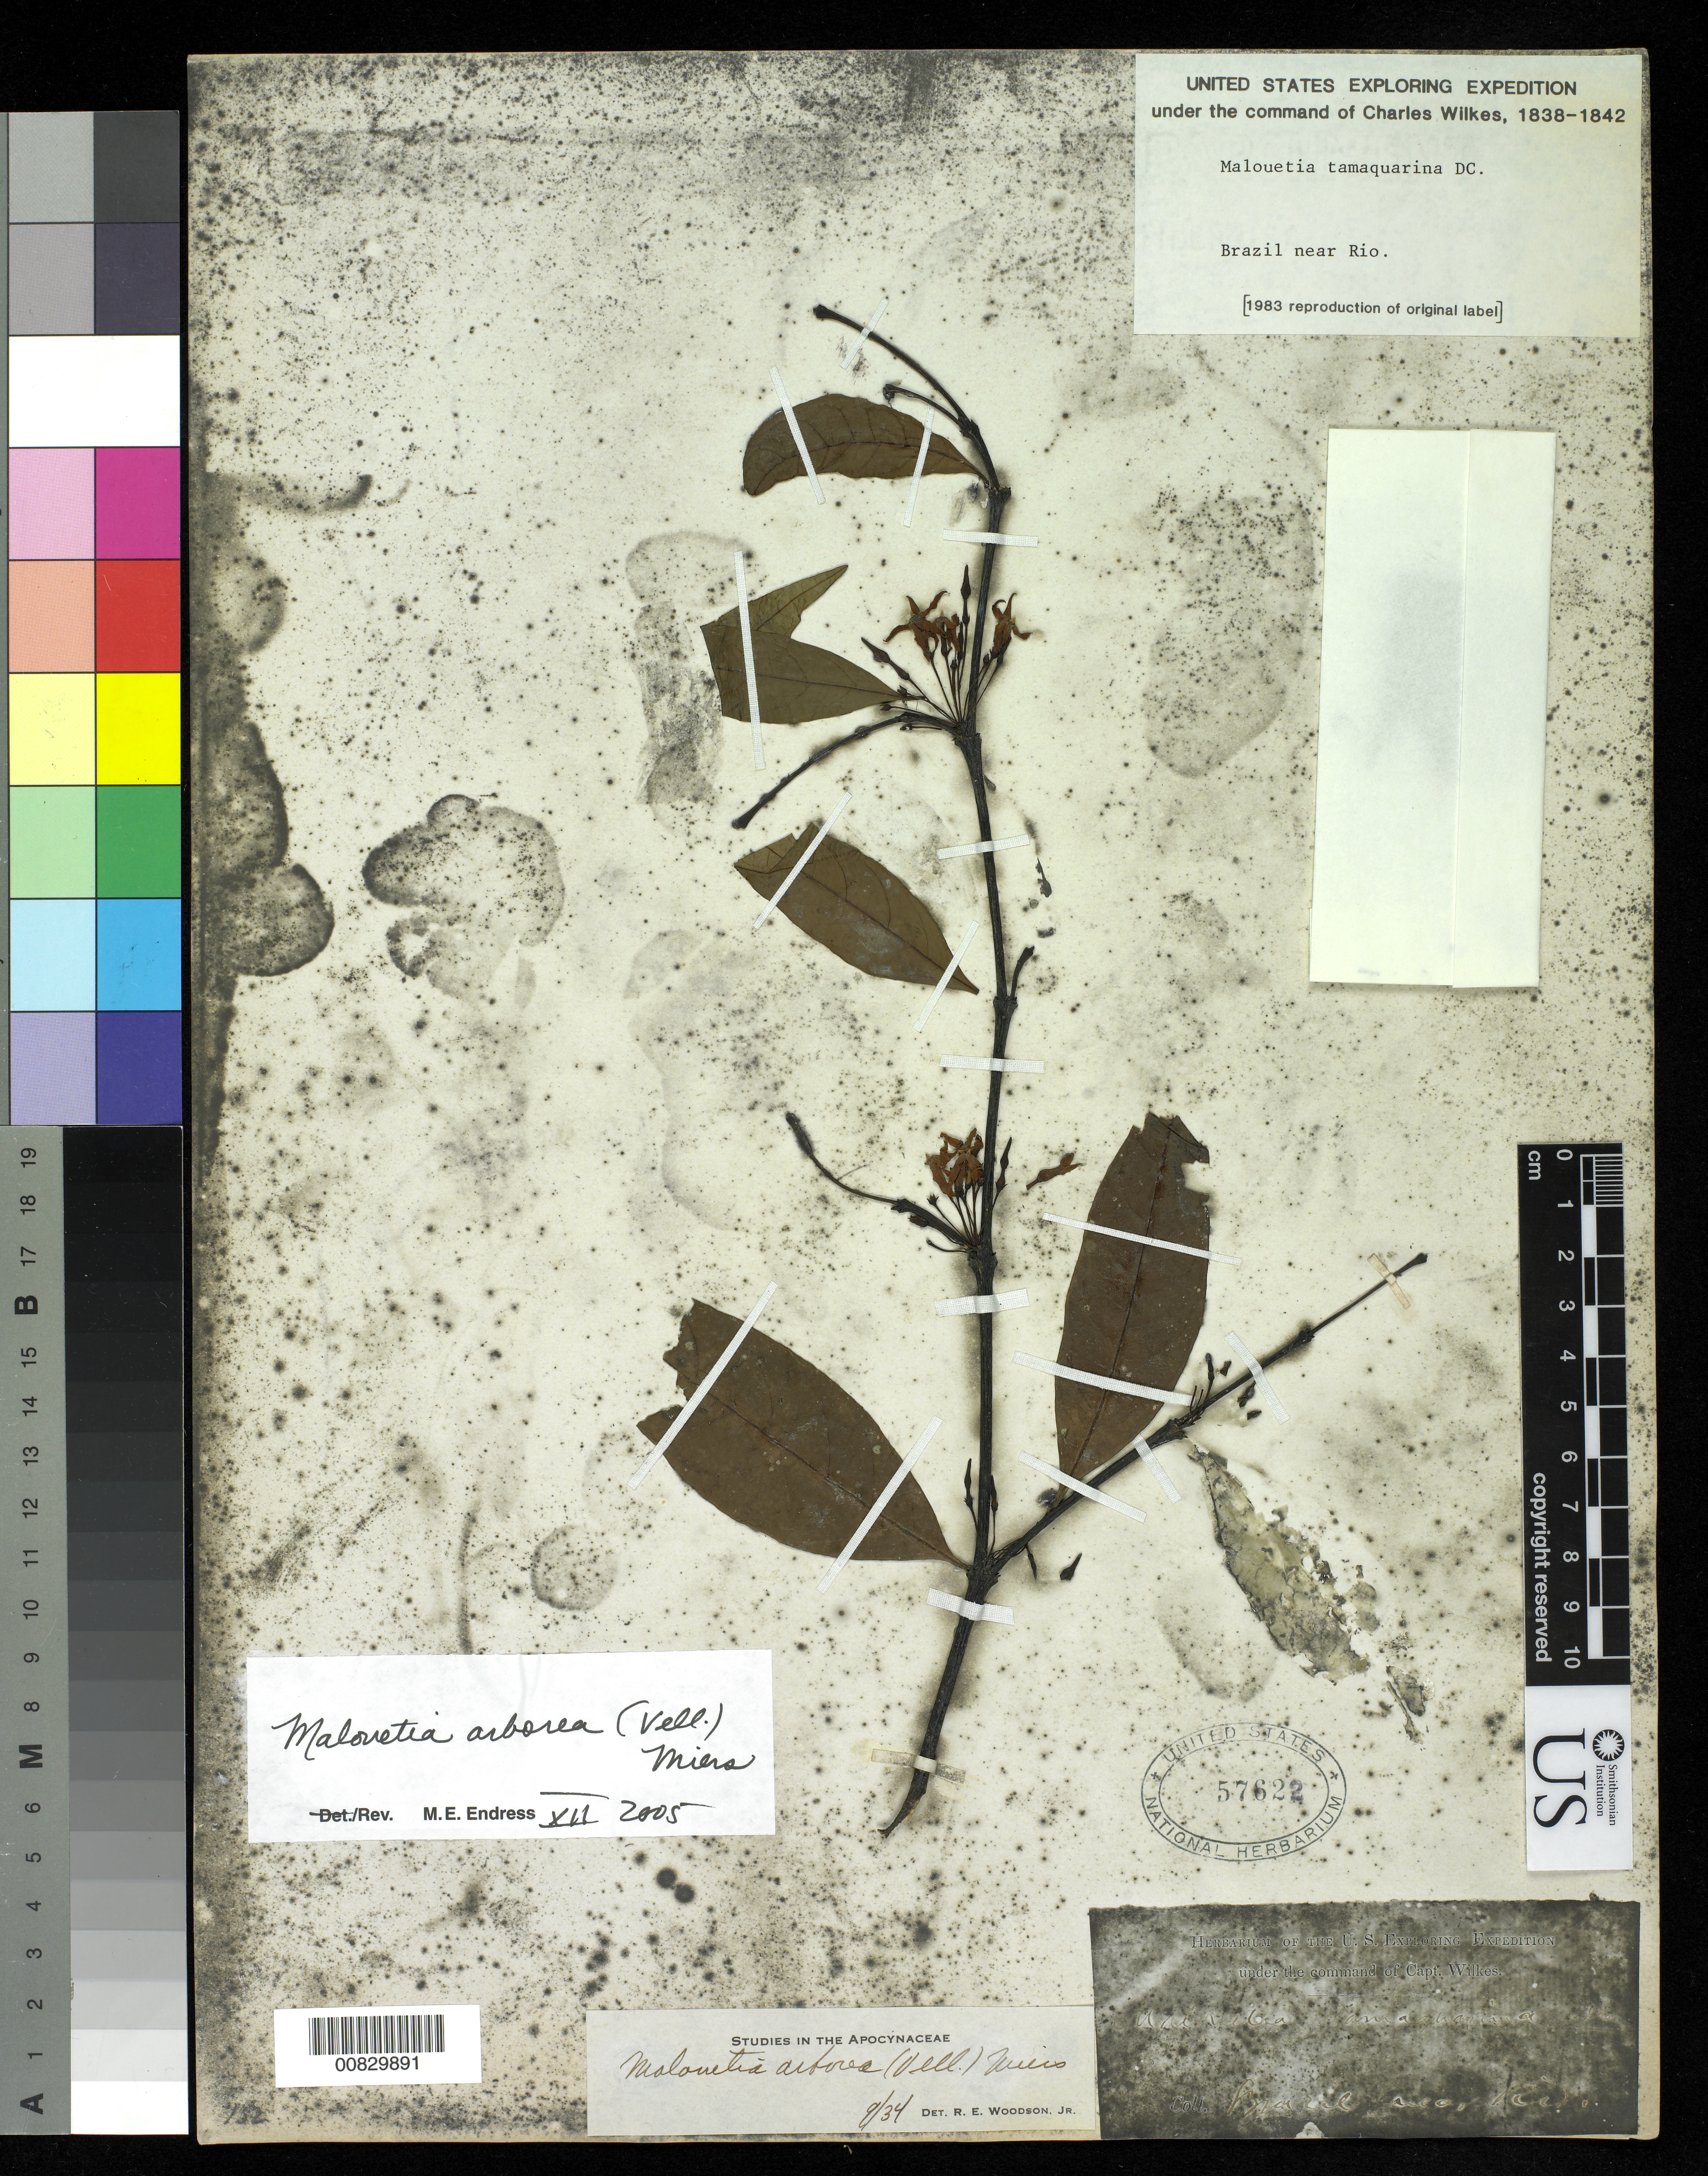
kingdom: Plantae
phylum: Tracheophyta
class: Magnoliopsida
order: Gentianales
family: Apocynaceae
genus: Malouetia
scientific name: Malouetia arborea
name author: (Vell.) Miers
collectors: Wilkes Explor. Exped.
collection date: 1838/1842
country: Brazil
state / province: Rio de Janeiro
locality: Brazil near Rio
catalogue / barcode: US 57622